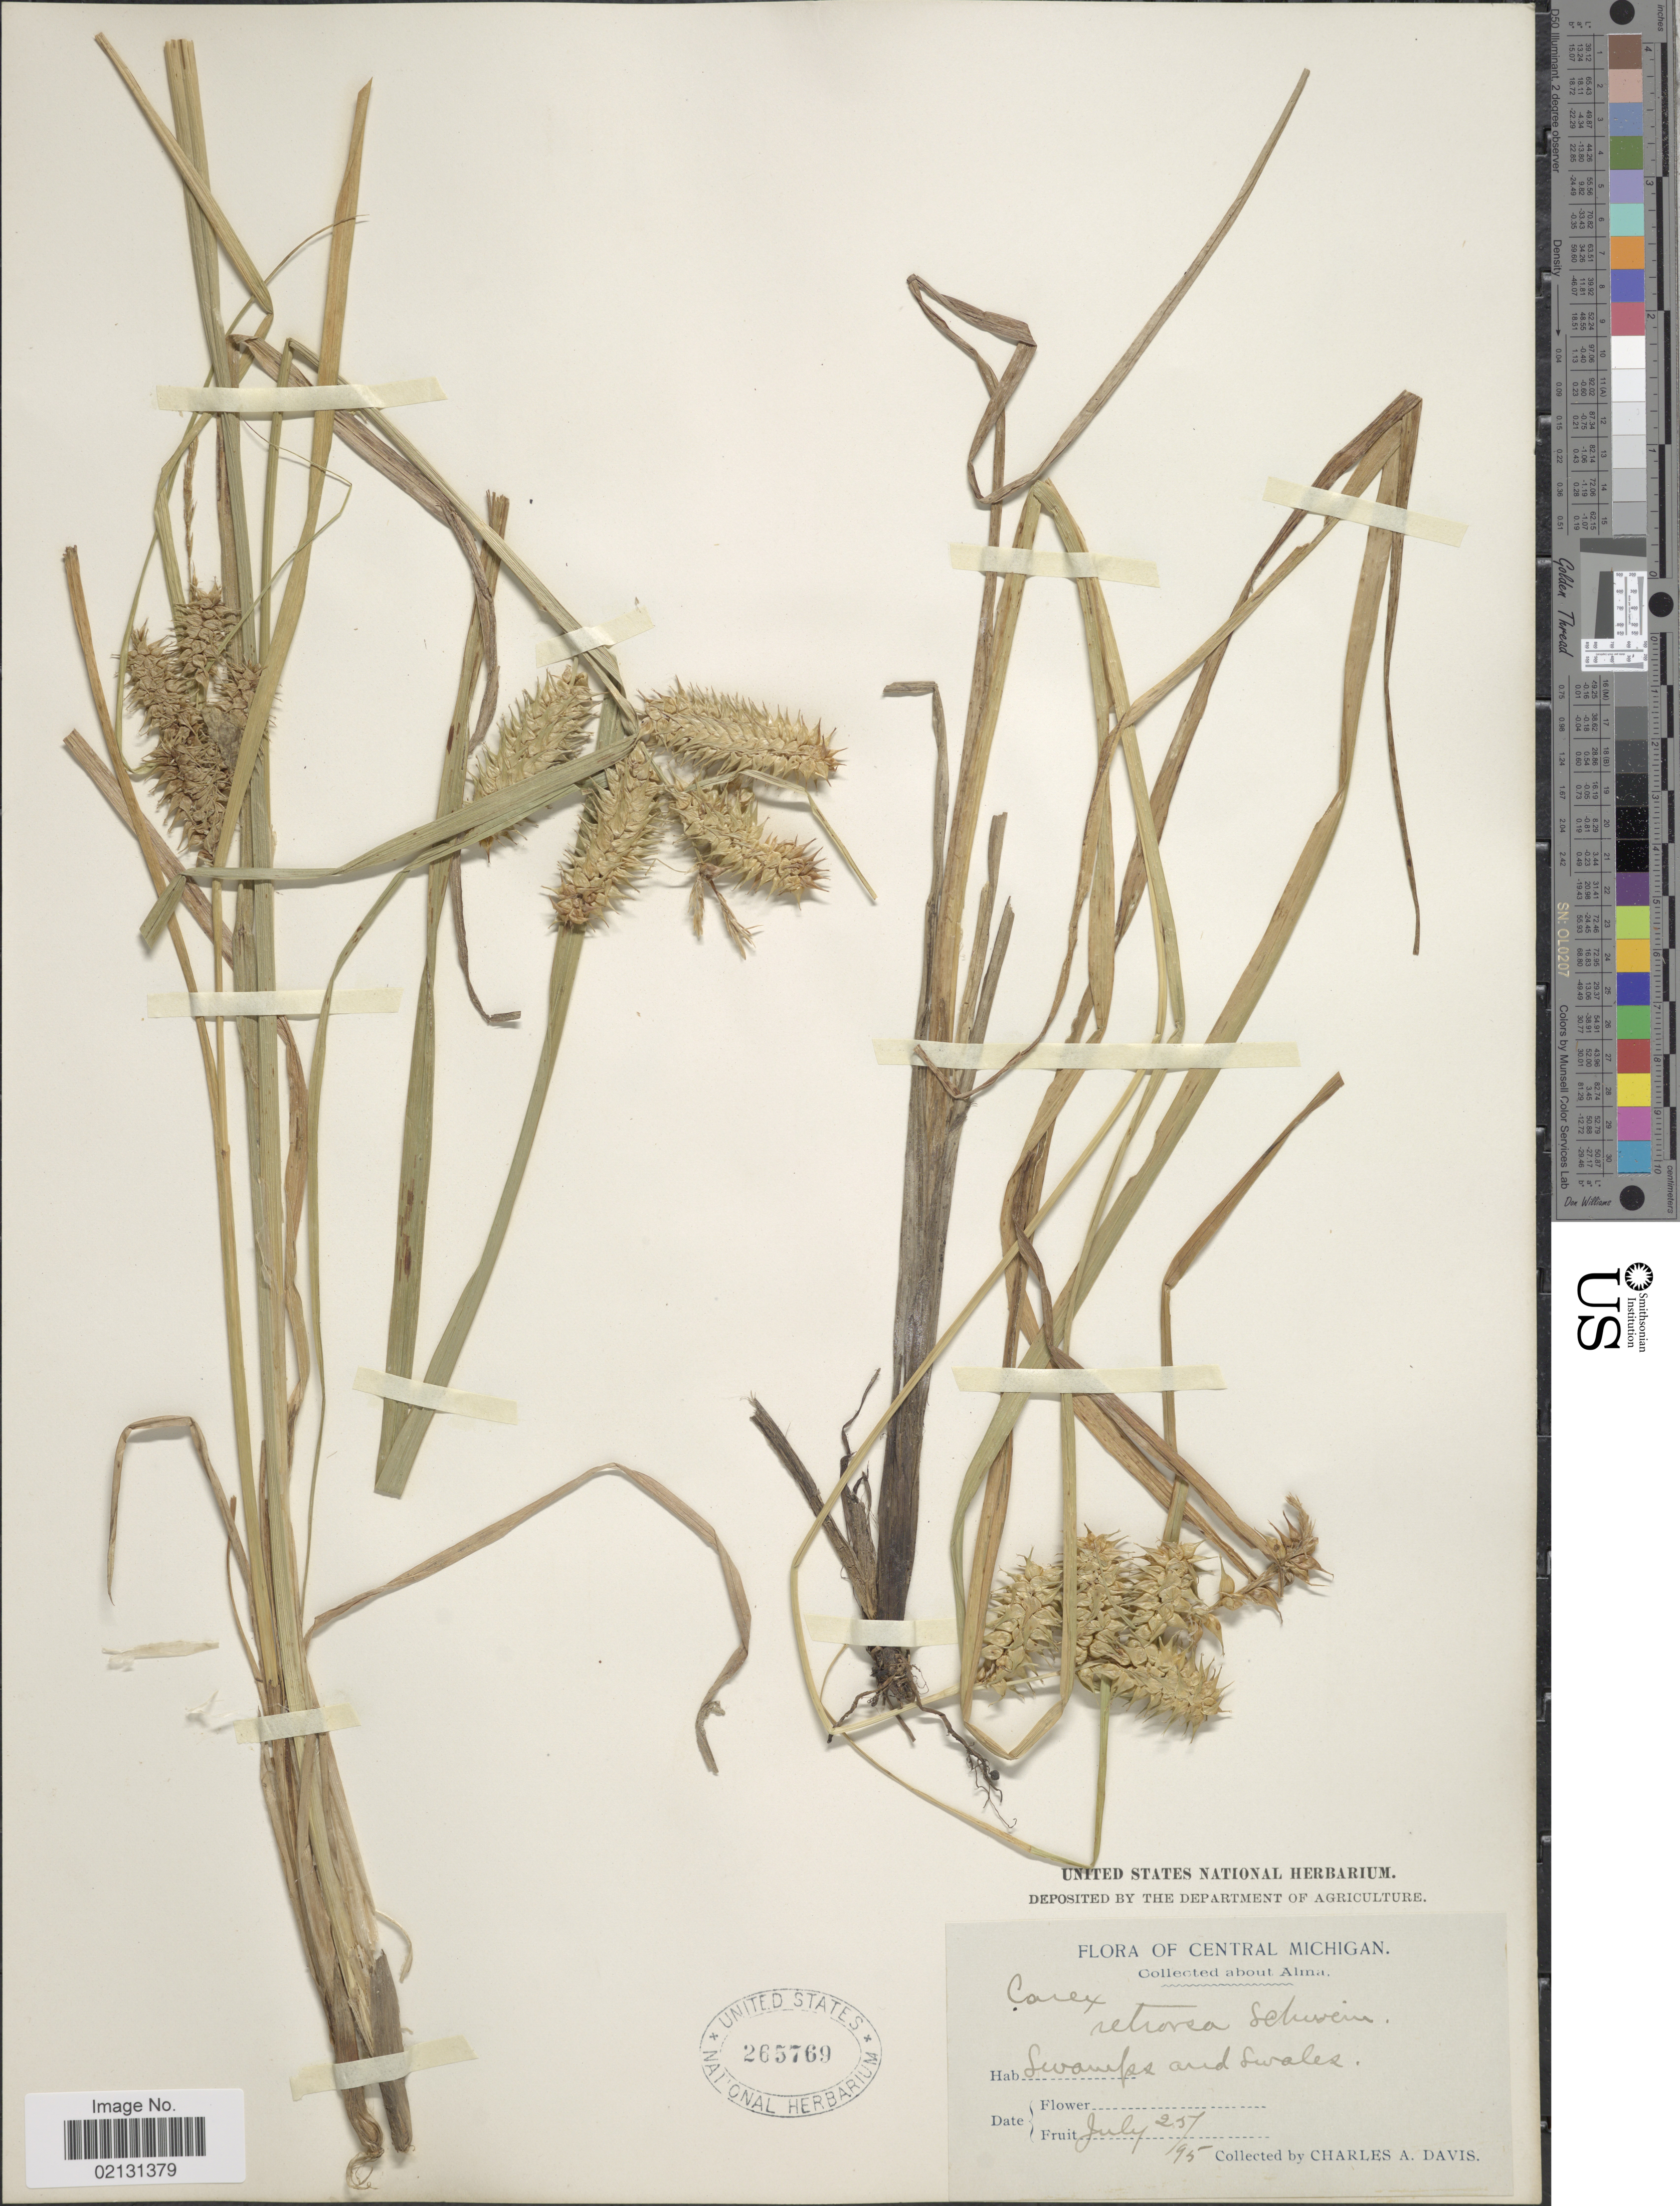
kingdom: Plantae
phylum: Tracheophyta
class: Liliopsida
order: Poales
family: Cyperaceae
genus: Carex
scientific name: Carex retrorsa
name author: Schwein.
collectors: C. Davis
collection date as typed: Transcribed d/m/y: 25/7/95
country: United States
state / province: Michigan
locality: Central Michigan, About Alma, Swamps and Swales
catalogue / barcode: US 265769